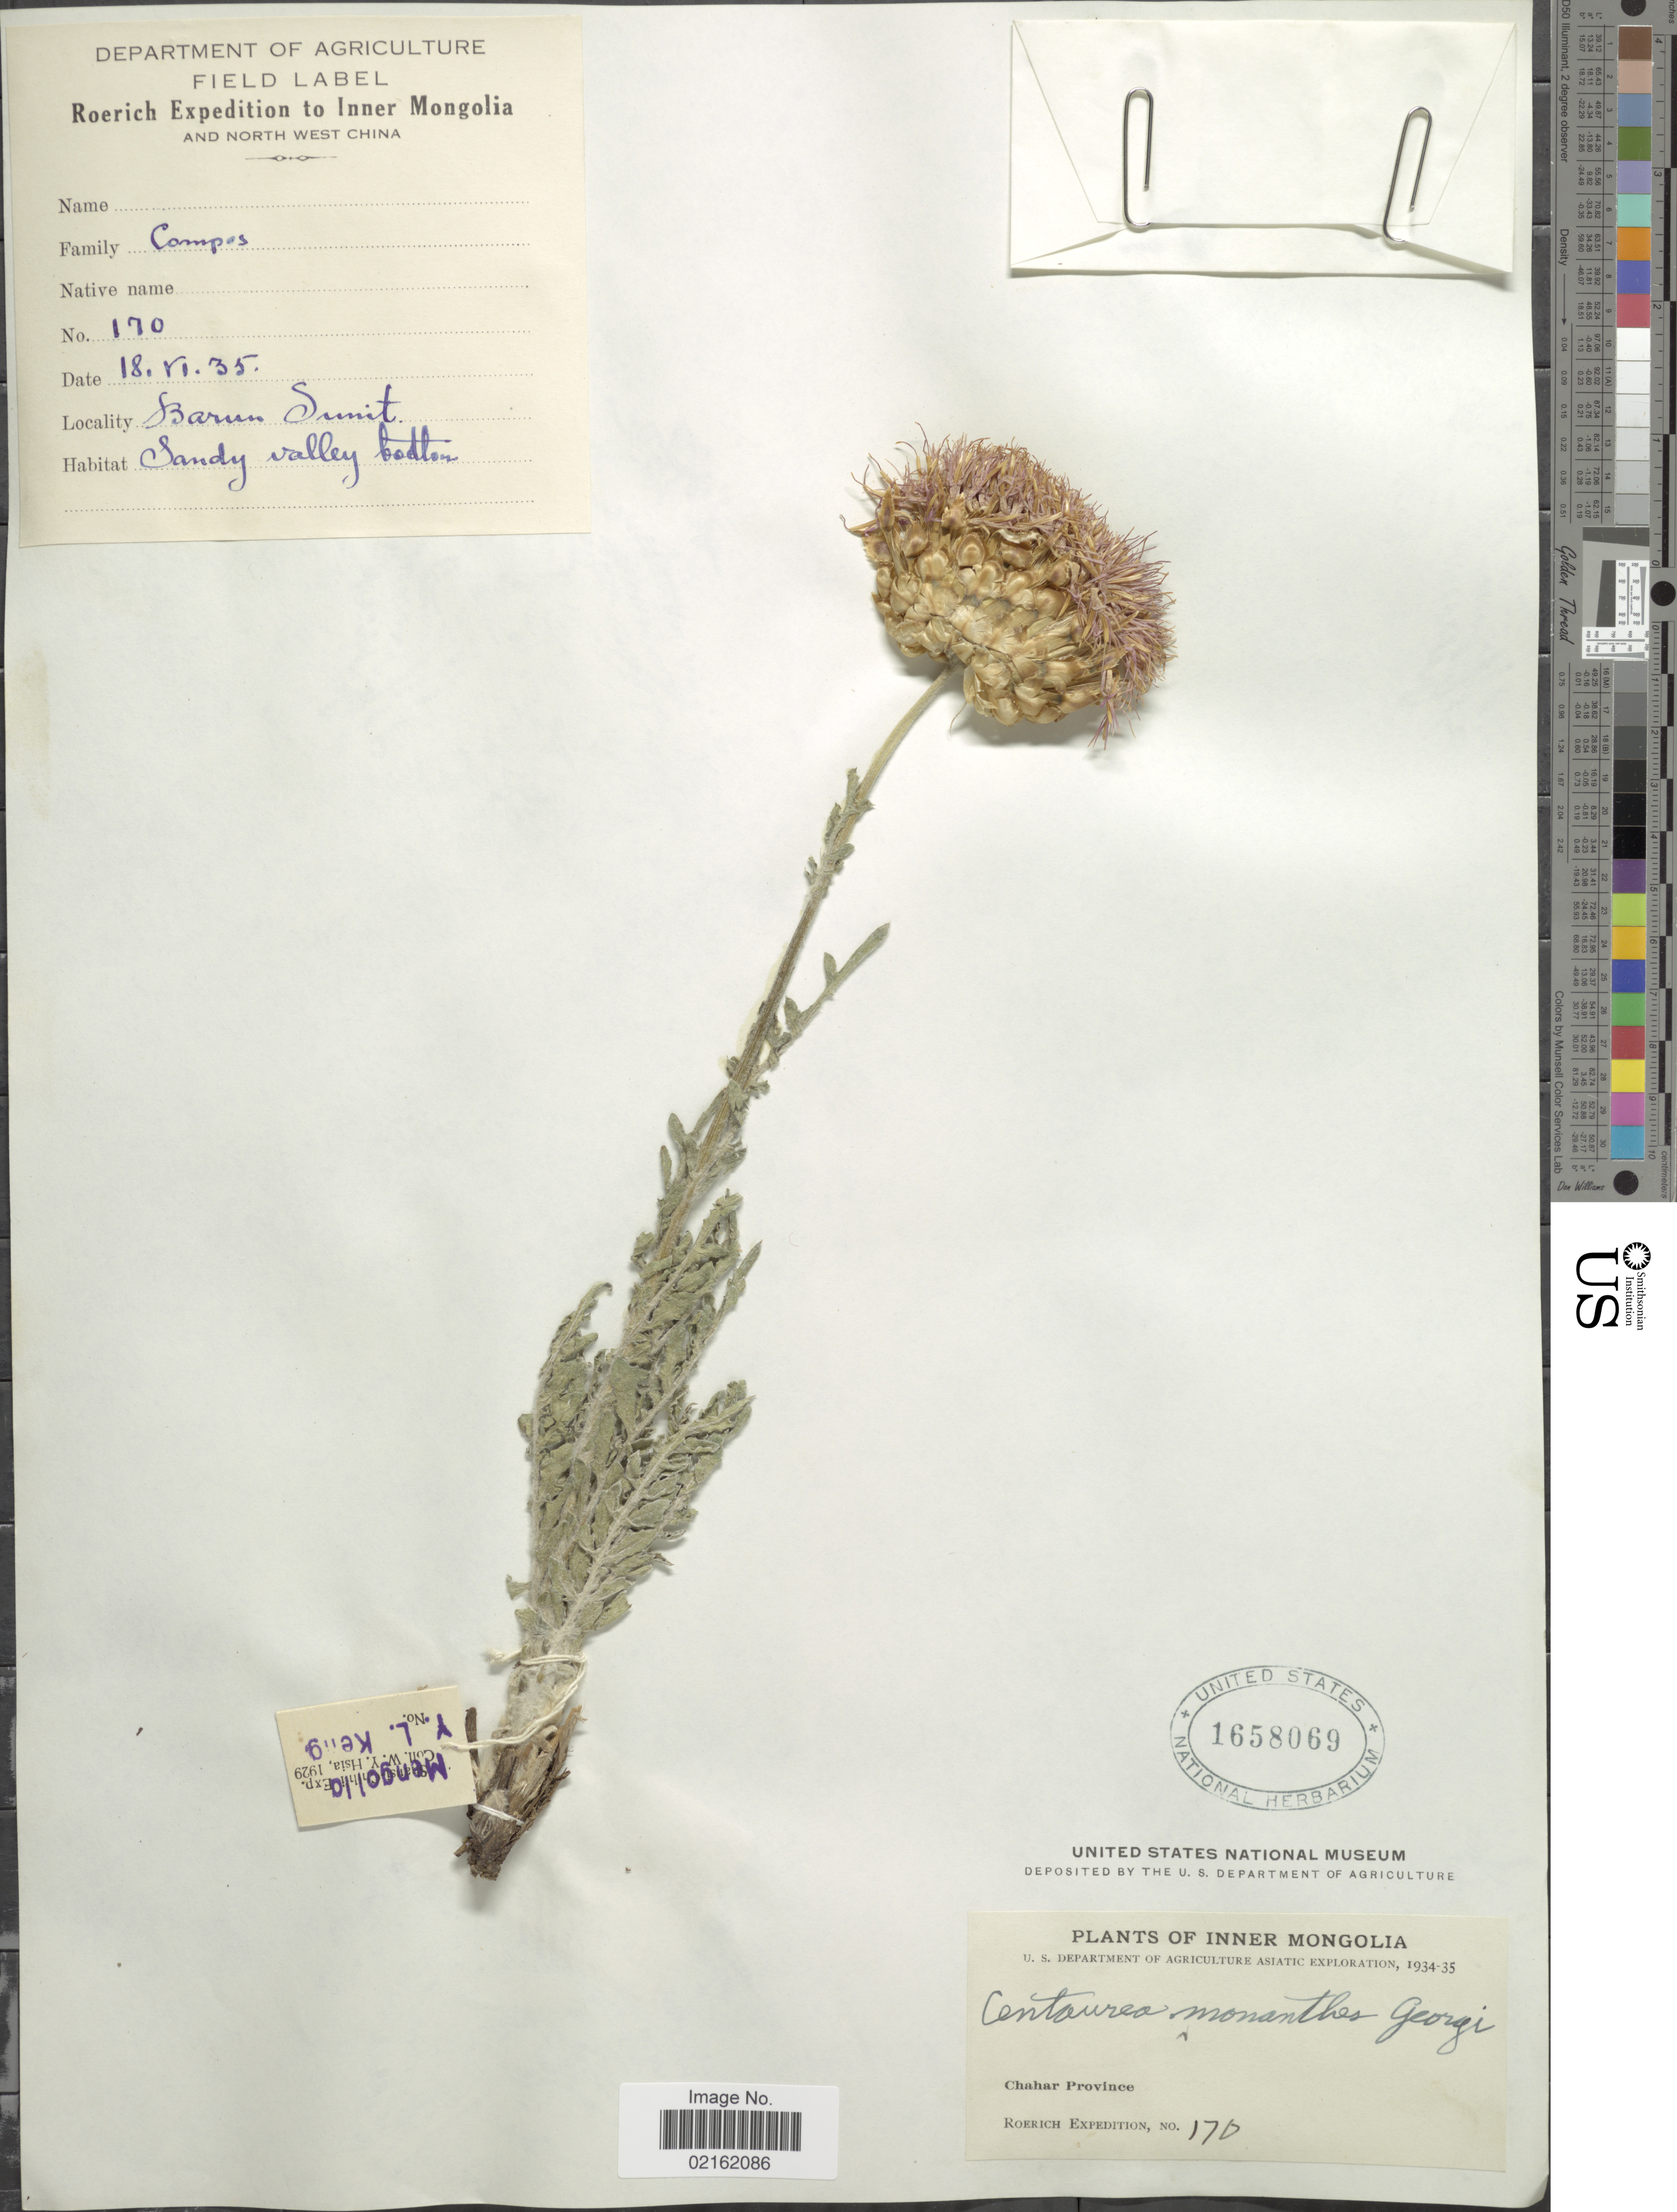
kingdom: Plantae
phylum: Tracheophyta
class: Magnoliopsida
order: Asterales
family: Asteraceae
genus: Leuzea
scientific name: Leuzea uniflora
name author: (L.) Holub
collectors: Roerich Expedition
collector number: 170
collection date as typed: Transcribed d/m/y: 18/6/35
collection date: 1935-06-18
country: China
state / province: Nei Monggol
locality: Inner Mongolia and North West China, Barun Sunit, Chahar Province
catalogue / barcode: US 1658069